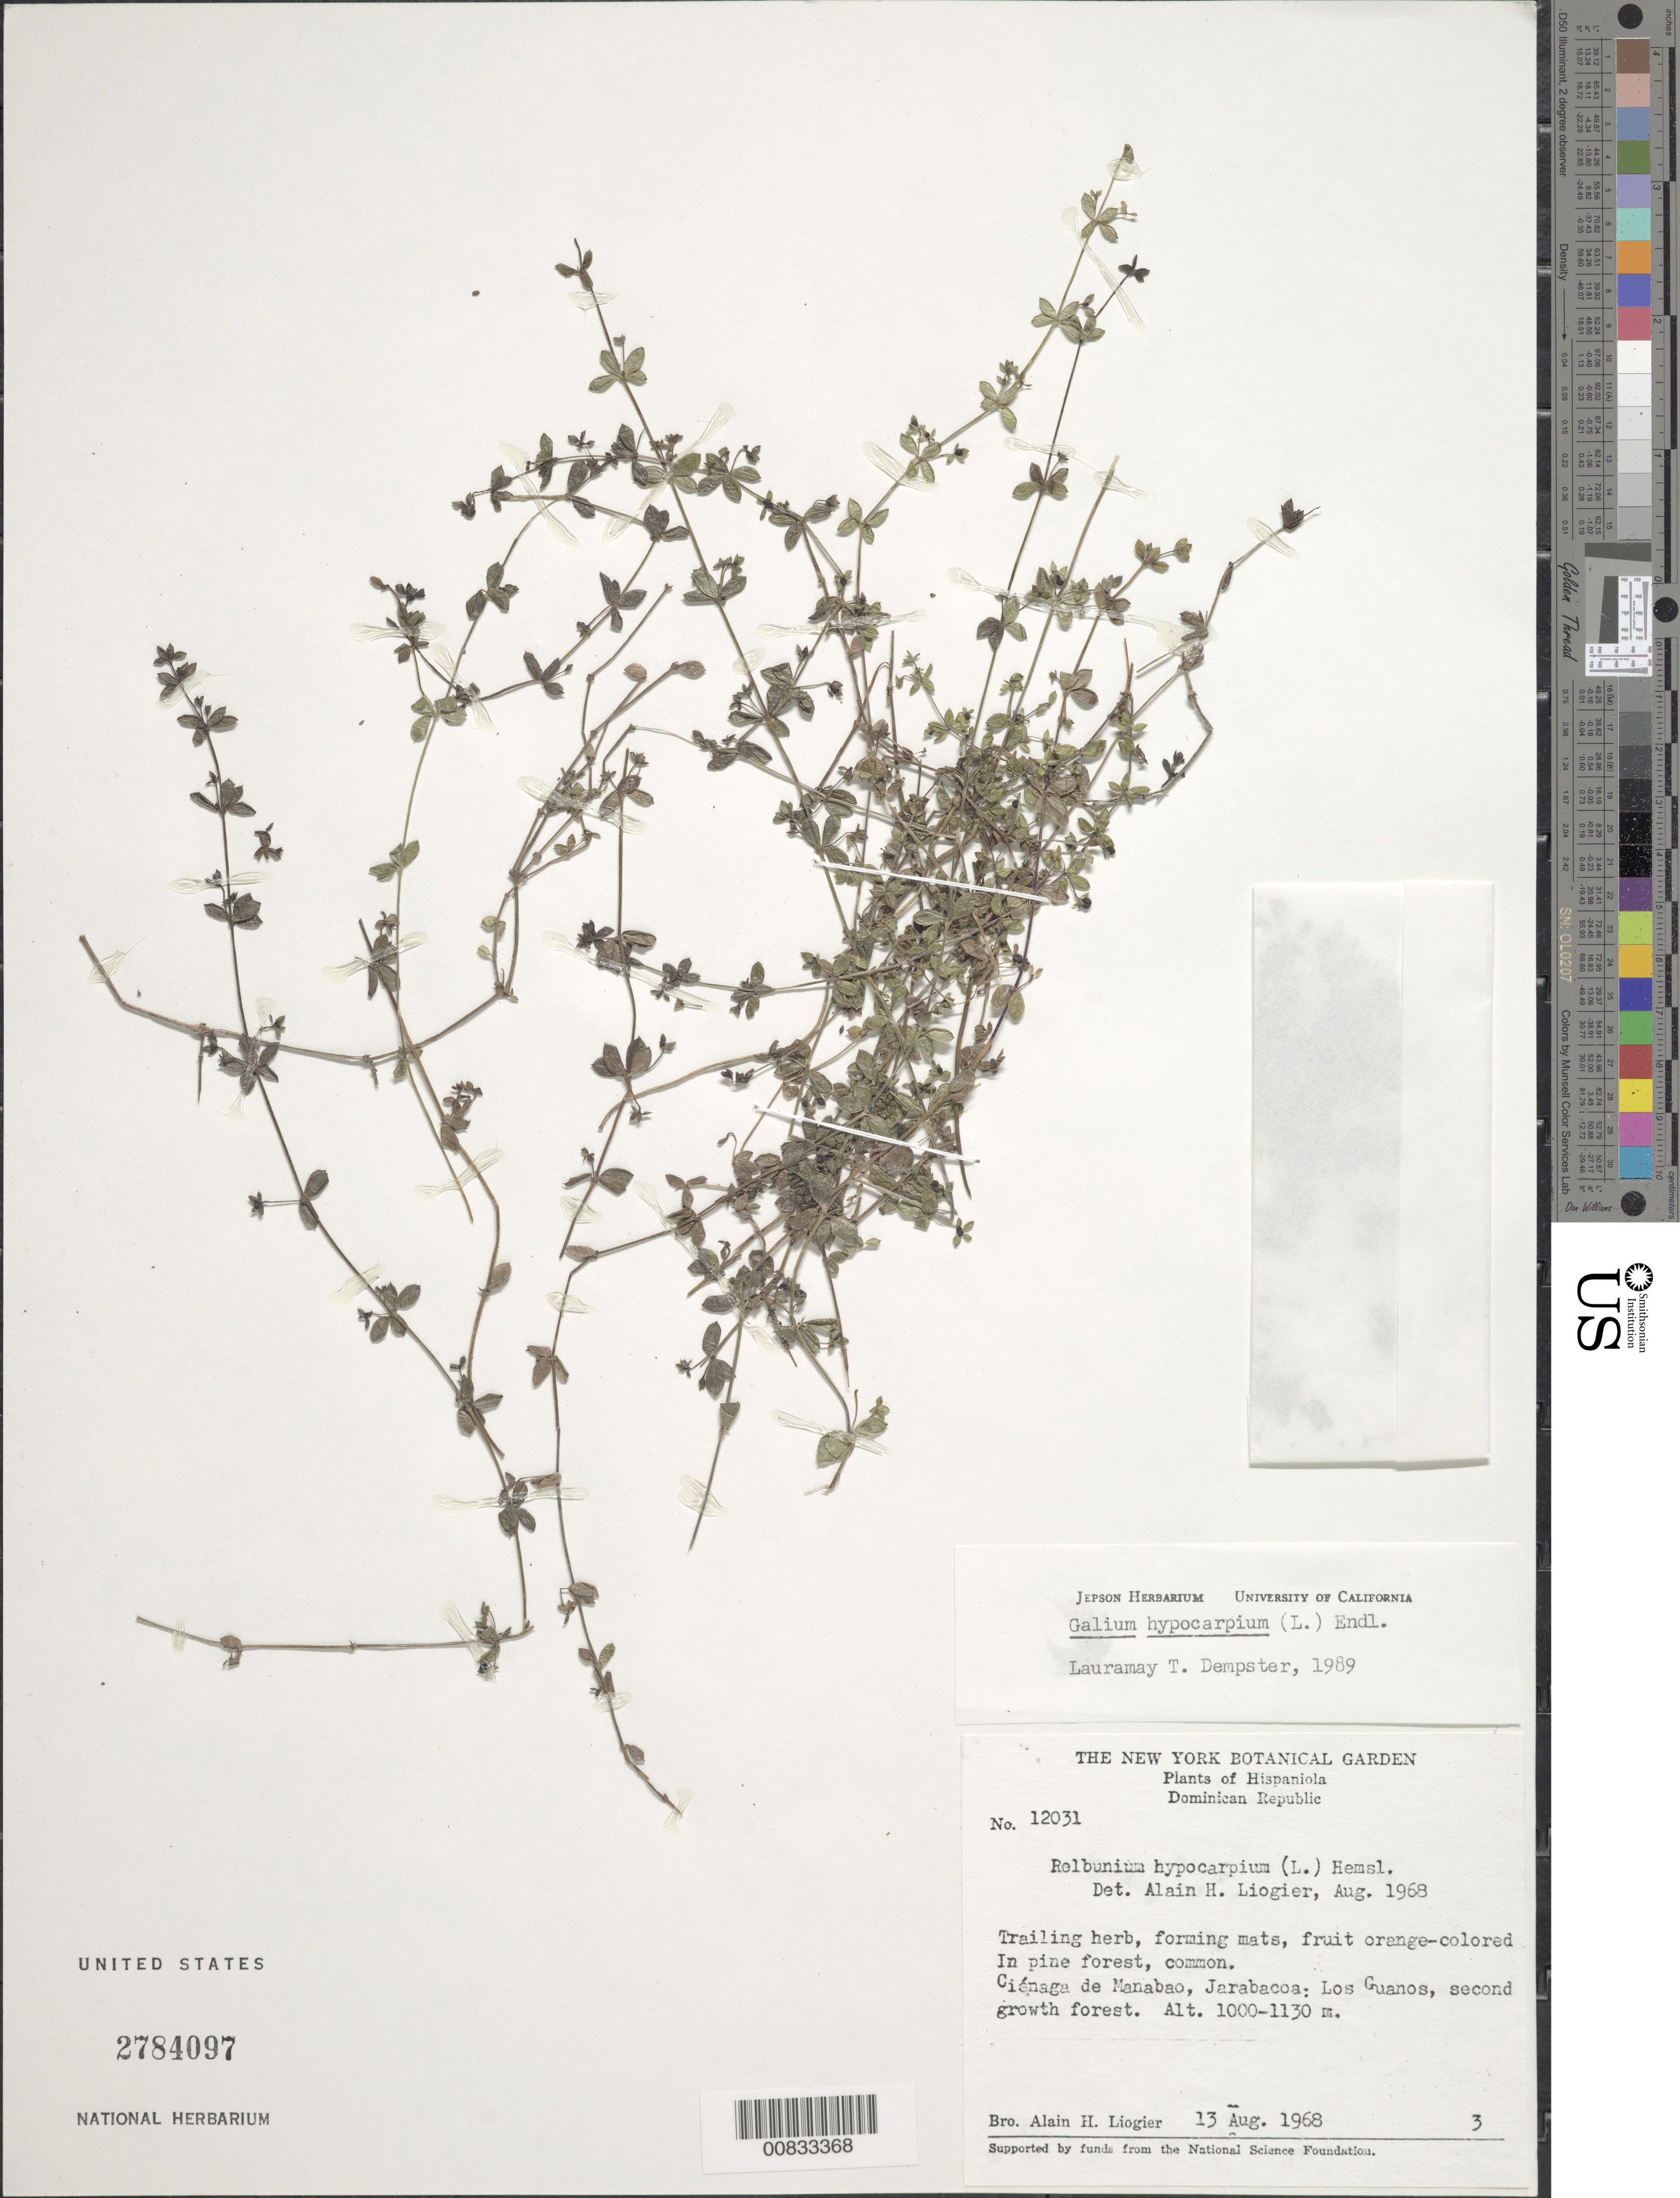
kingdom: Plantae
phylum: Tracheophyta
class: Magnoliopsida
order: Gentianales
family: Rubiaceae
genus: Galium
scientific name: Galium hypocarpium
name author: (L.) Endl. ex Griseb.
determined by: Dempster, L. T.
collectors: A. H. Liogier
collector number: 12031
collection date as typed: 13 Aug 1968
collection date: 1968-08-13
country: Dominican Republic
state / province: La Vega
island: Hispaniola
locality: Ciénaga de Manabao, Jarabacoa, Los Guanos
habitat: In pine forest (second growth forest)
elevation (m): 1000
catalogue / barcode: US 2784097